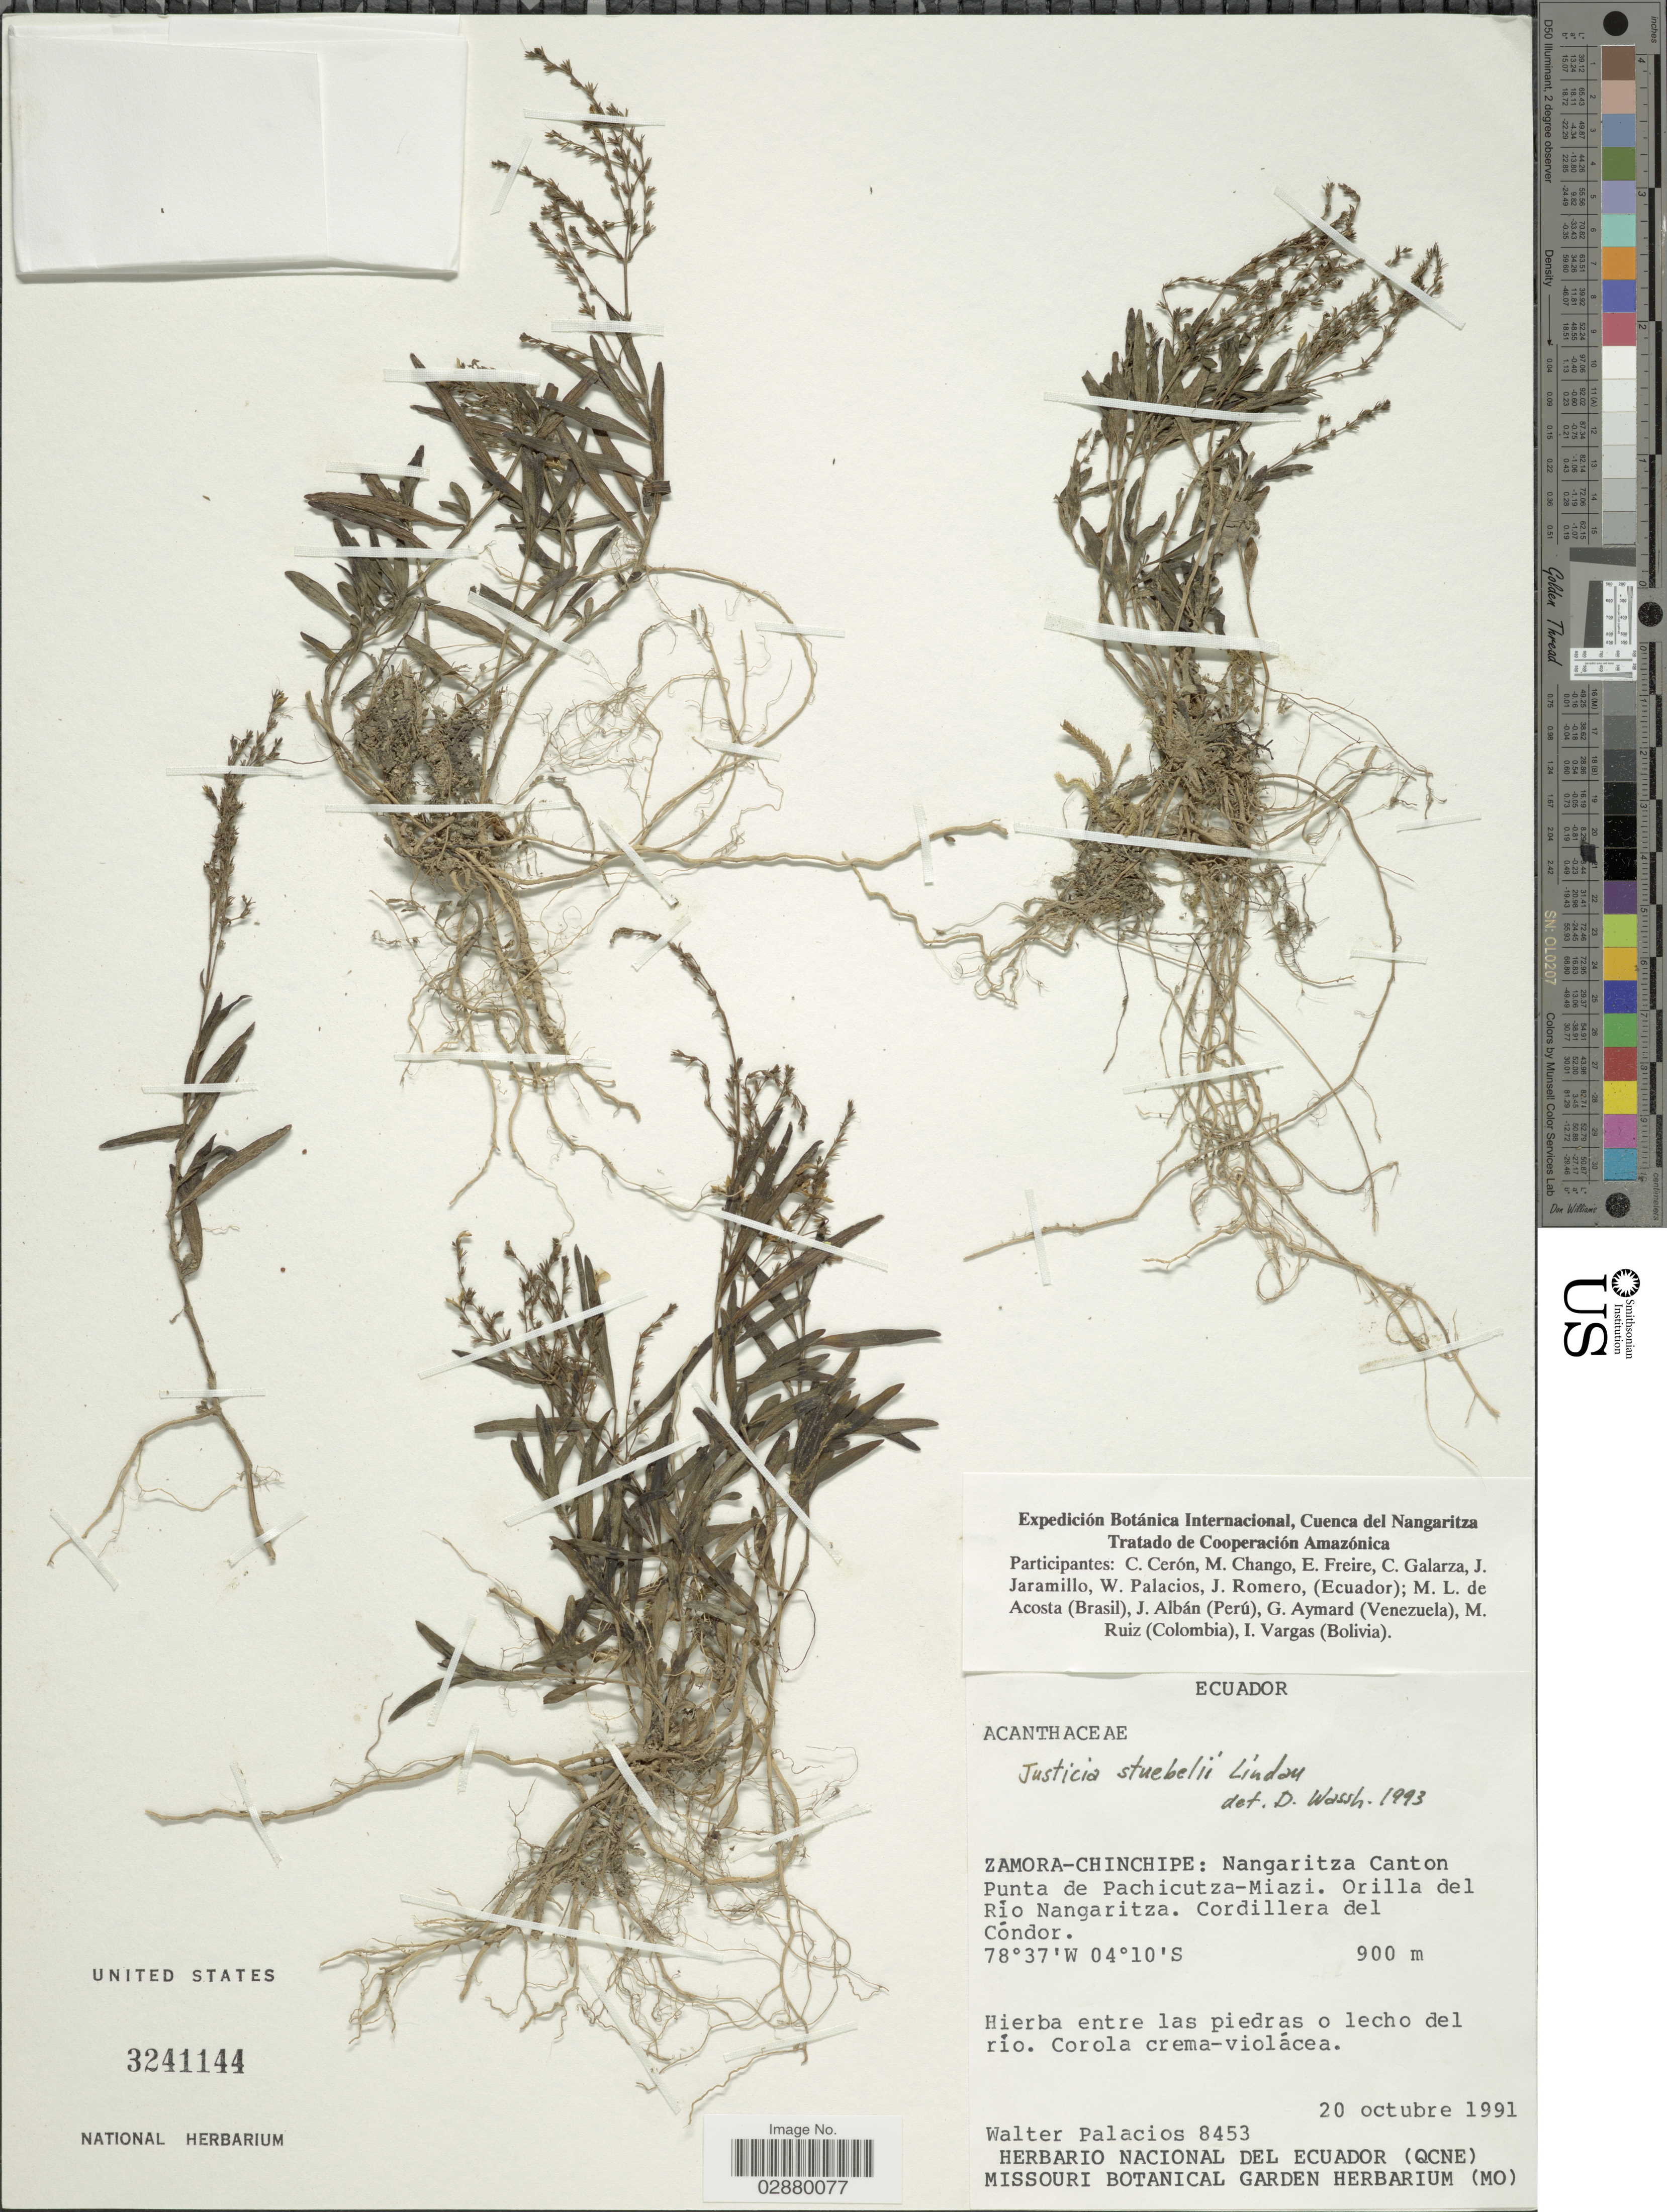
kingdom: Plantae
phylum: Tracheophyta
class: Magnoliopsida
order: Lamiales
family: Acanthaceae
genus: Justicia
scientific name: Justicia pectoralis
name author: Jacq.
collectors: W. Palacios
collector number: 8453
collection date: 1991-10-20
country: Ecuador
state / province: Zamora-Chinchipe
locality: Nangaritza Canton. Punta de Pachicutza-Miazi. Orilla del Río Nangaritza. Cordillera del Cóndor.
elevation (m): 900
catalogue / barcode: US 3241144